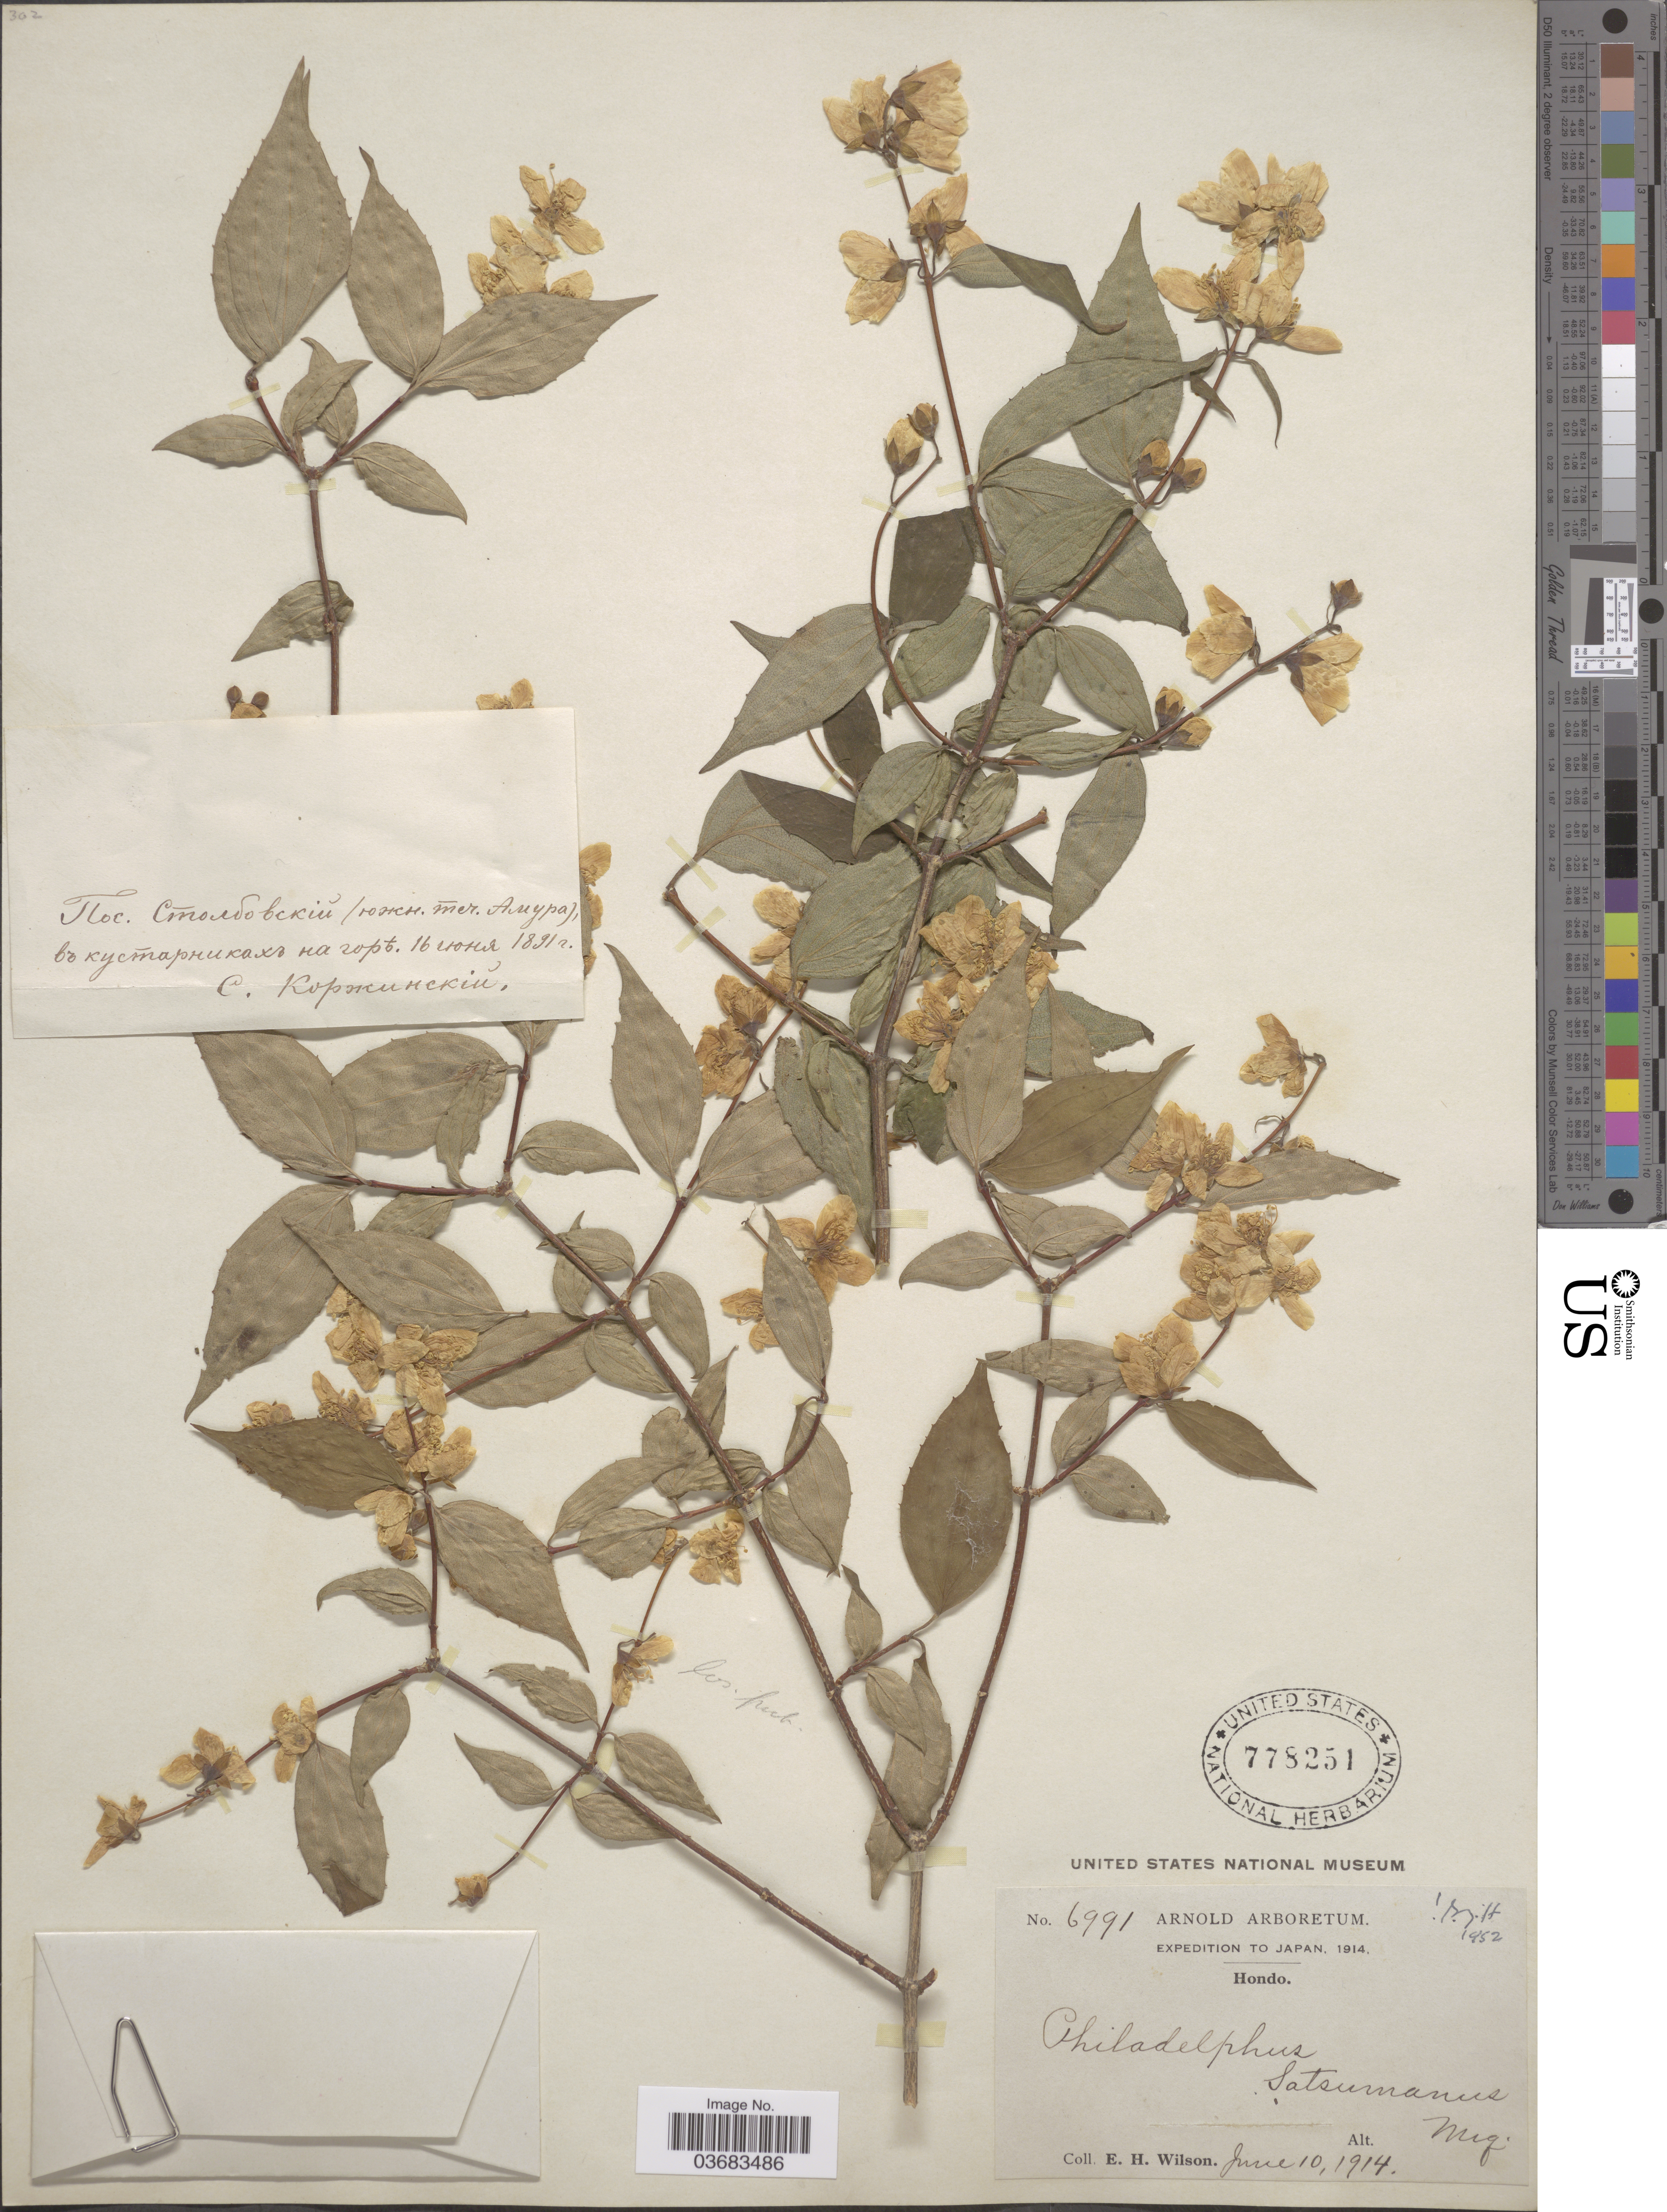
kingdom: Plantae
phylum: Tracheophyta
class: Magnoliopsida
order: Cornales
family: Hydrangeaceae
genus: Philadelphus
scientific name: Philadelphus satsumanus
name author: Miq.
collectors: E. Wilson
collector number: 6991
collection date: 1914-06-10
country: Japan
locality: Expedition to Japan, 1914. Hondo.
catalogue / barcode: US 778251